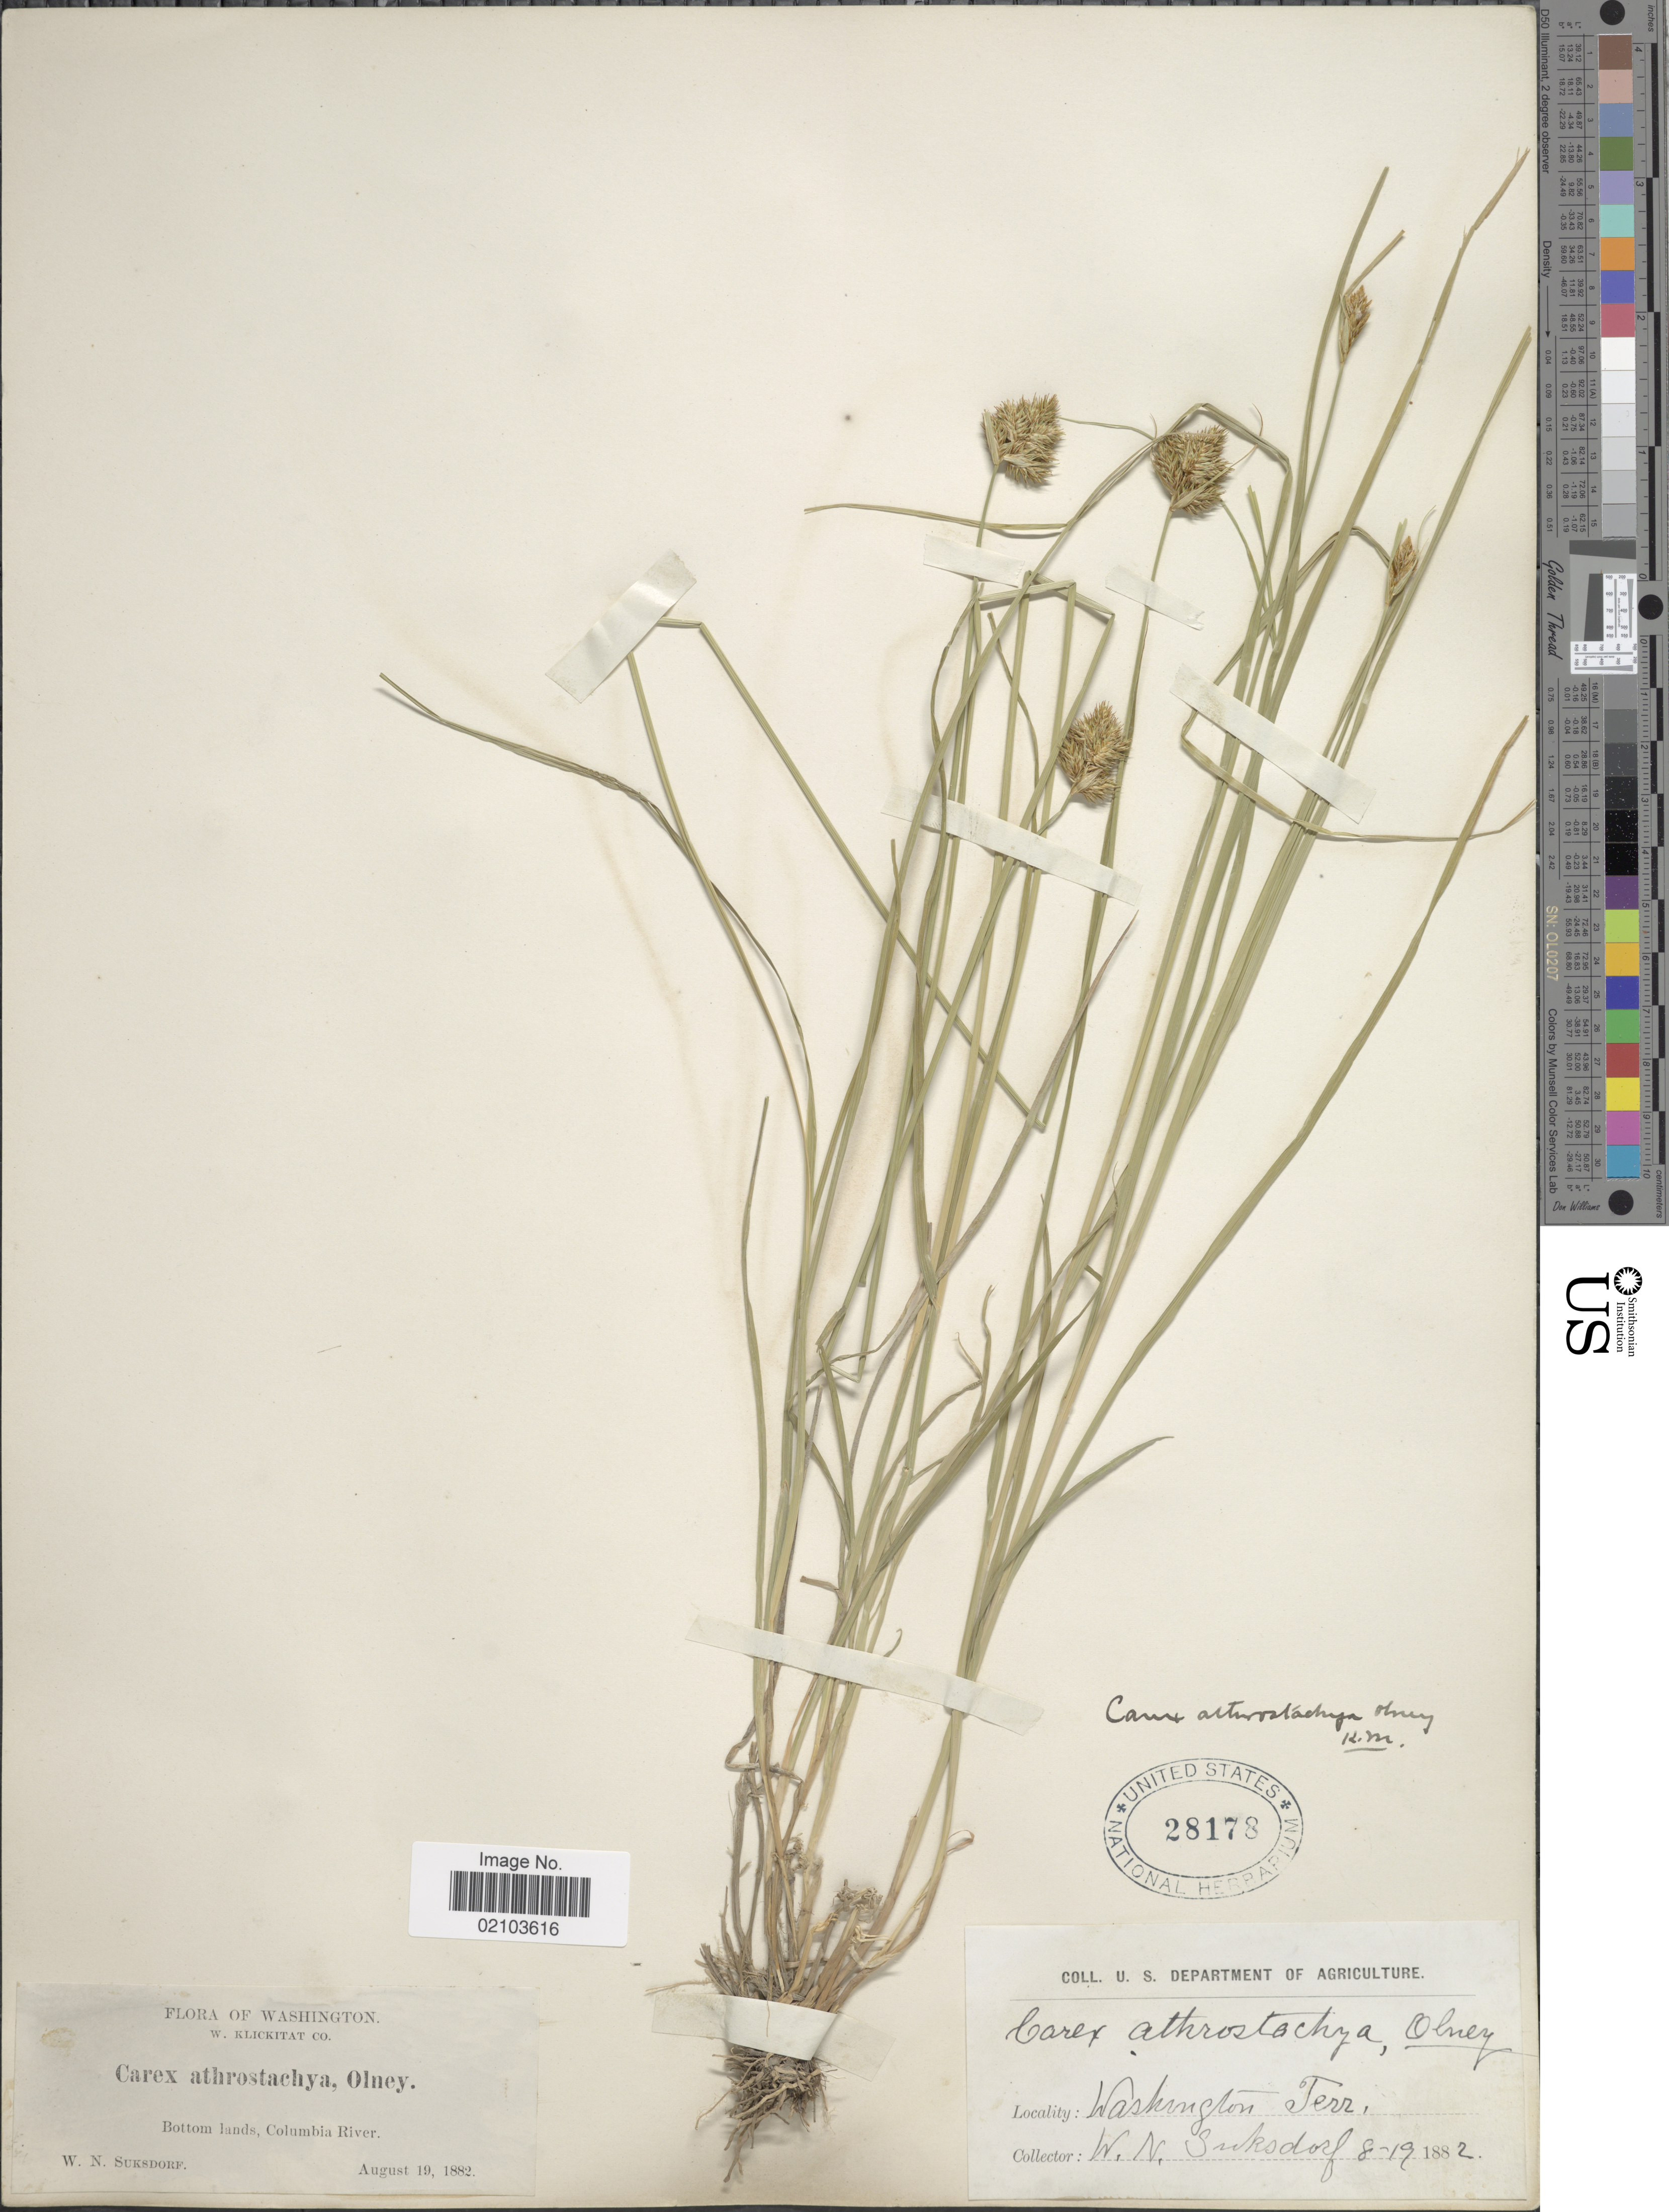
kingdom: Plantae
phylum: Tracheophyta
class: Liliopsida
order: Poales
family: Cyperaceae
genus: Carex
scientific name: Carex athrostachya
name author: Olney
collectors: W. N. Suksdorf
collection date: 1882-08-19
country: United States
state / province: Washington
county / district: Klickitat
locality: W. Klickitat Co. Columbia River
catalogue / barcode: US 28178